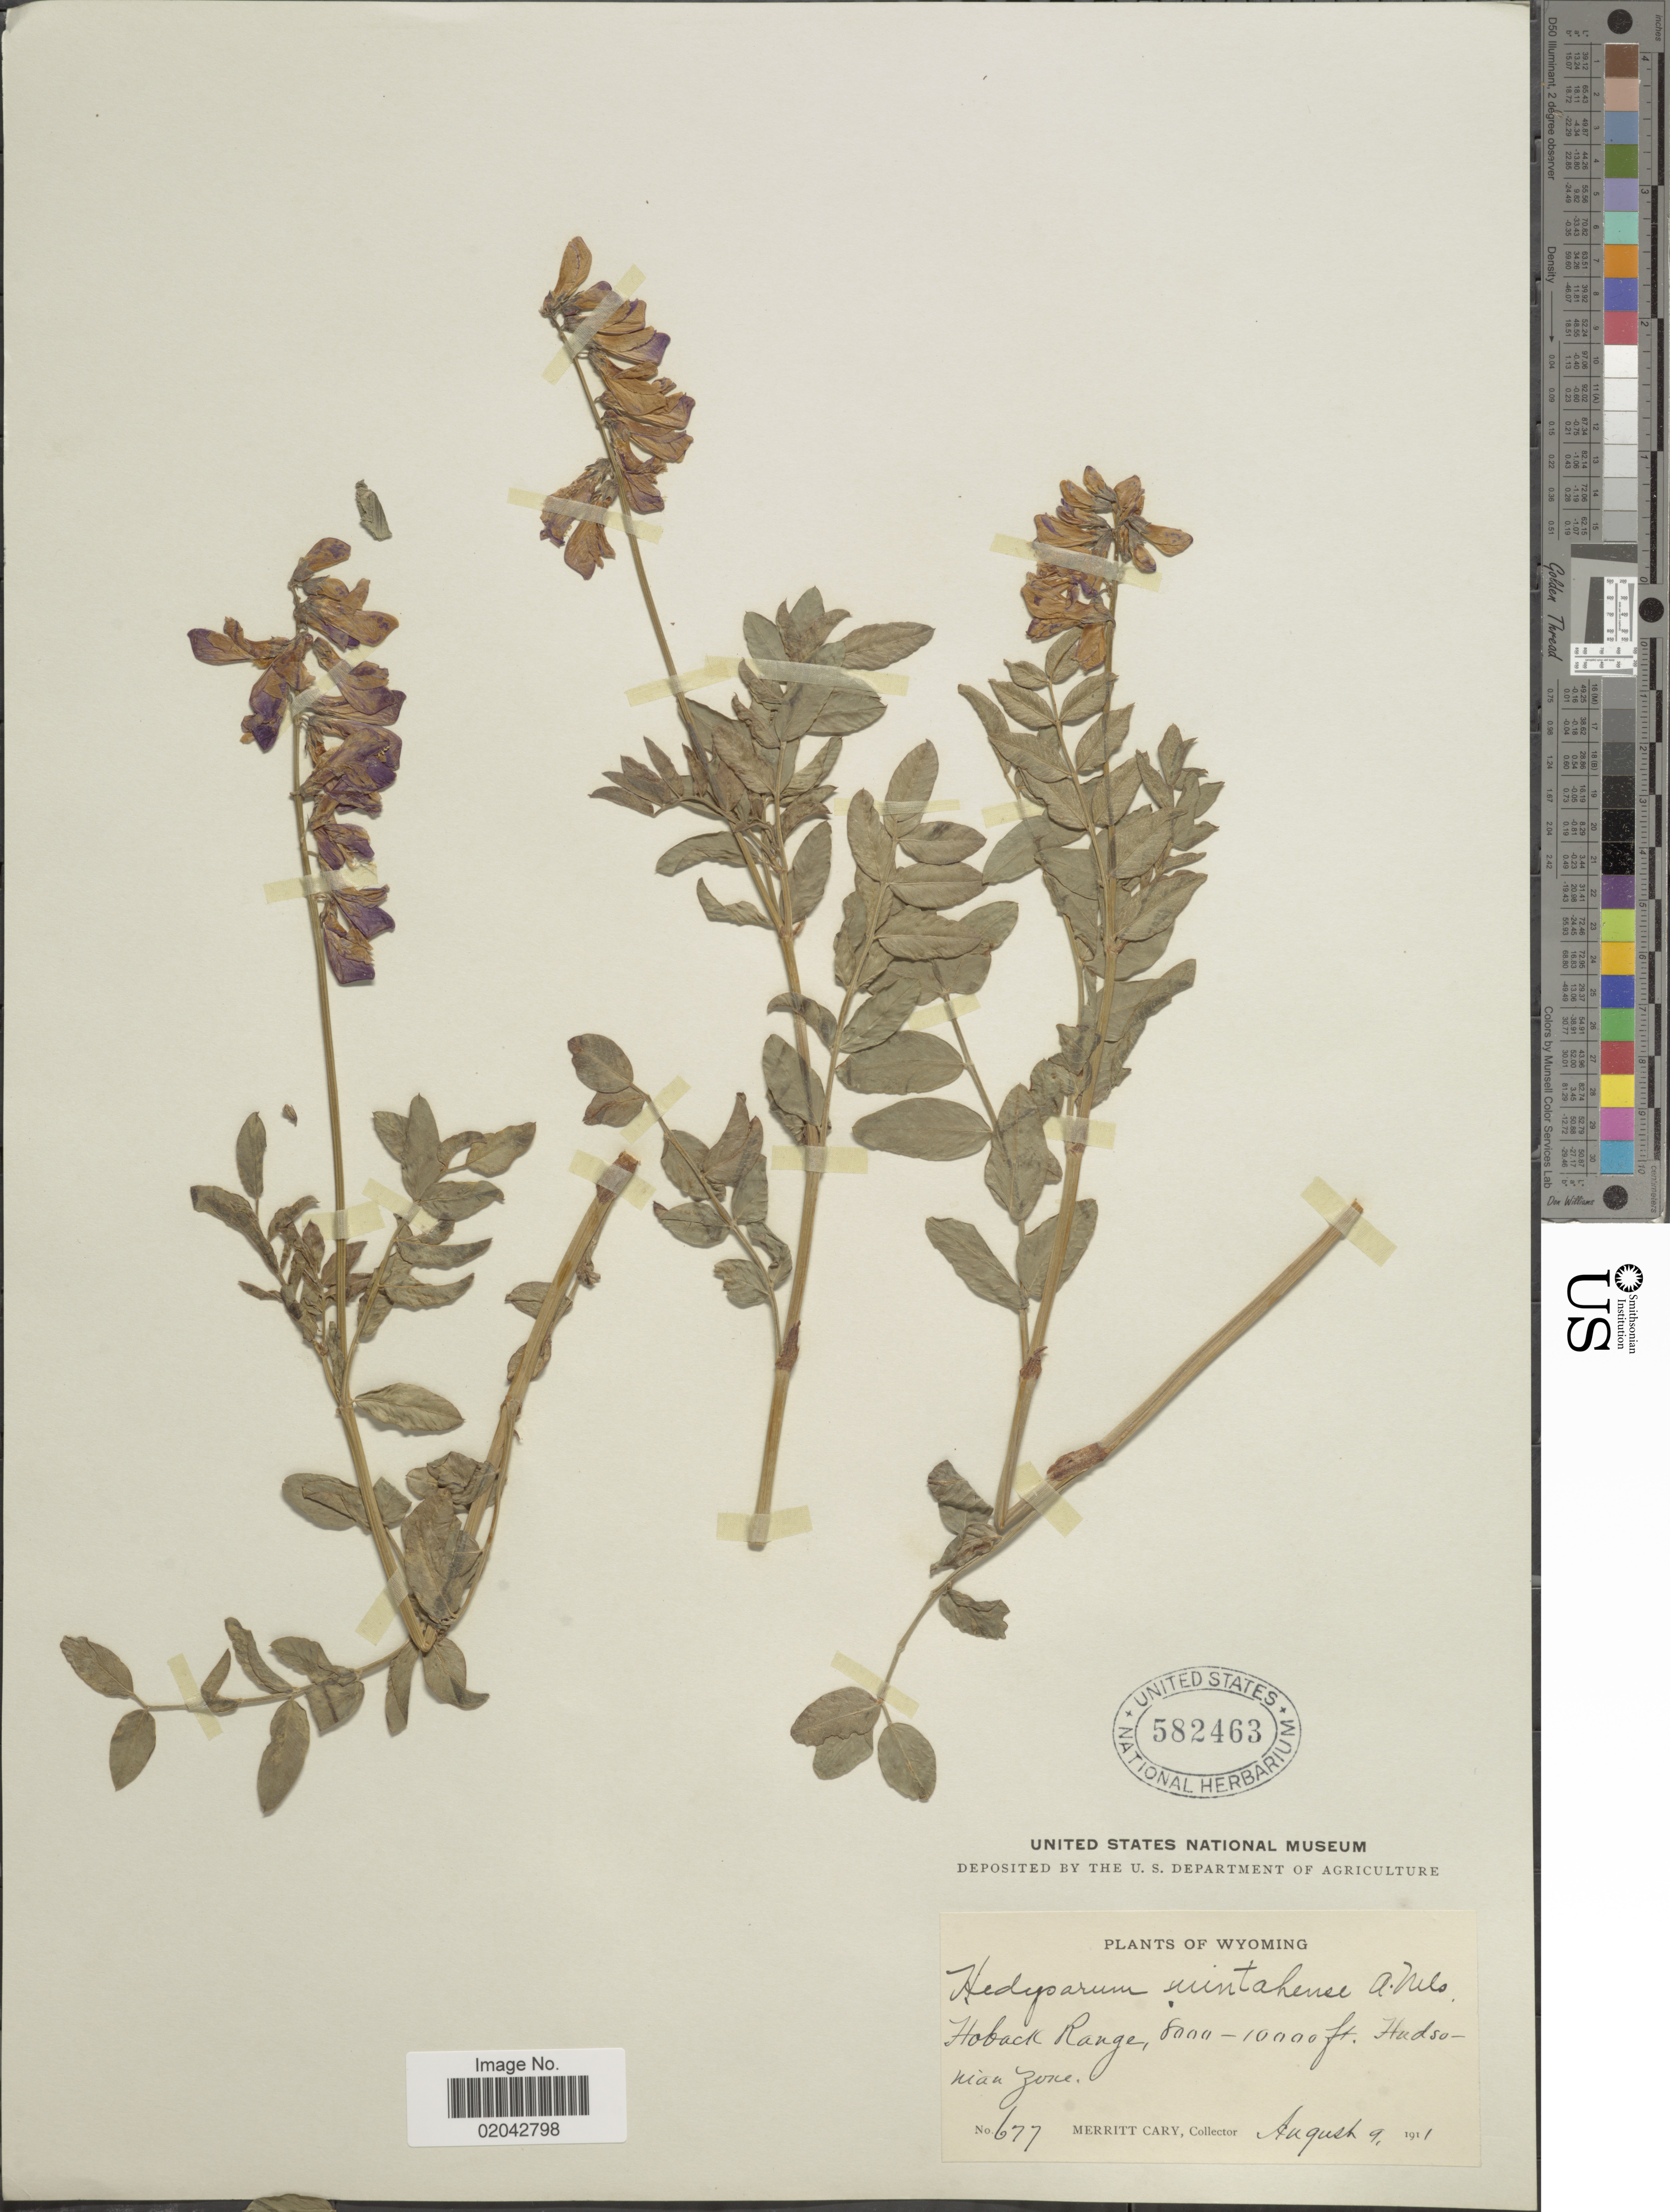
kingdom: Plantae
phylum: Tracheophyta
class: Magnoliopsida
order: Fabales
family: Fabaceae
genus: Hedysarum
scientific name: Hedysarum uintahense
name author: A. Nelson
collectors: M. Cary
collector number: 677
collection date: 1911-08-09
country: United States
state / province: Wyoming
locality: Hoback Range, Hudsonian Zone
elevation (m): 2438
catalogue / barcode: US 582463